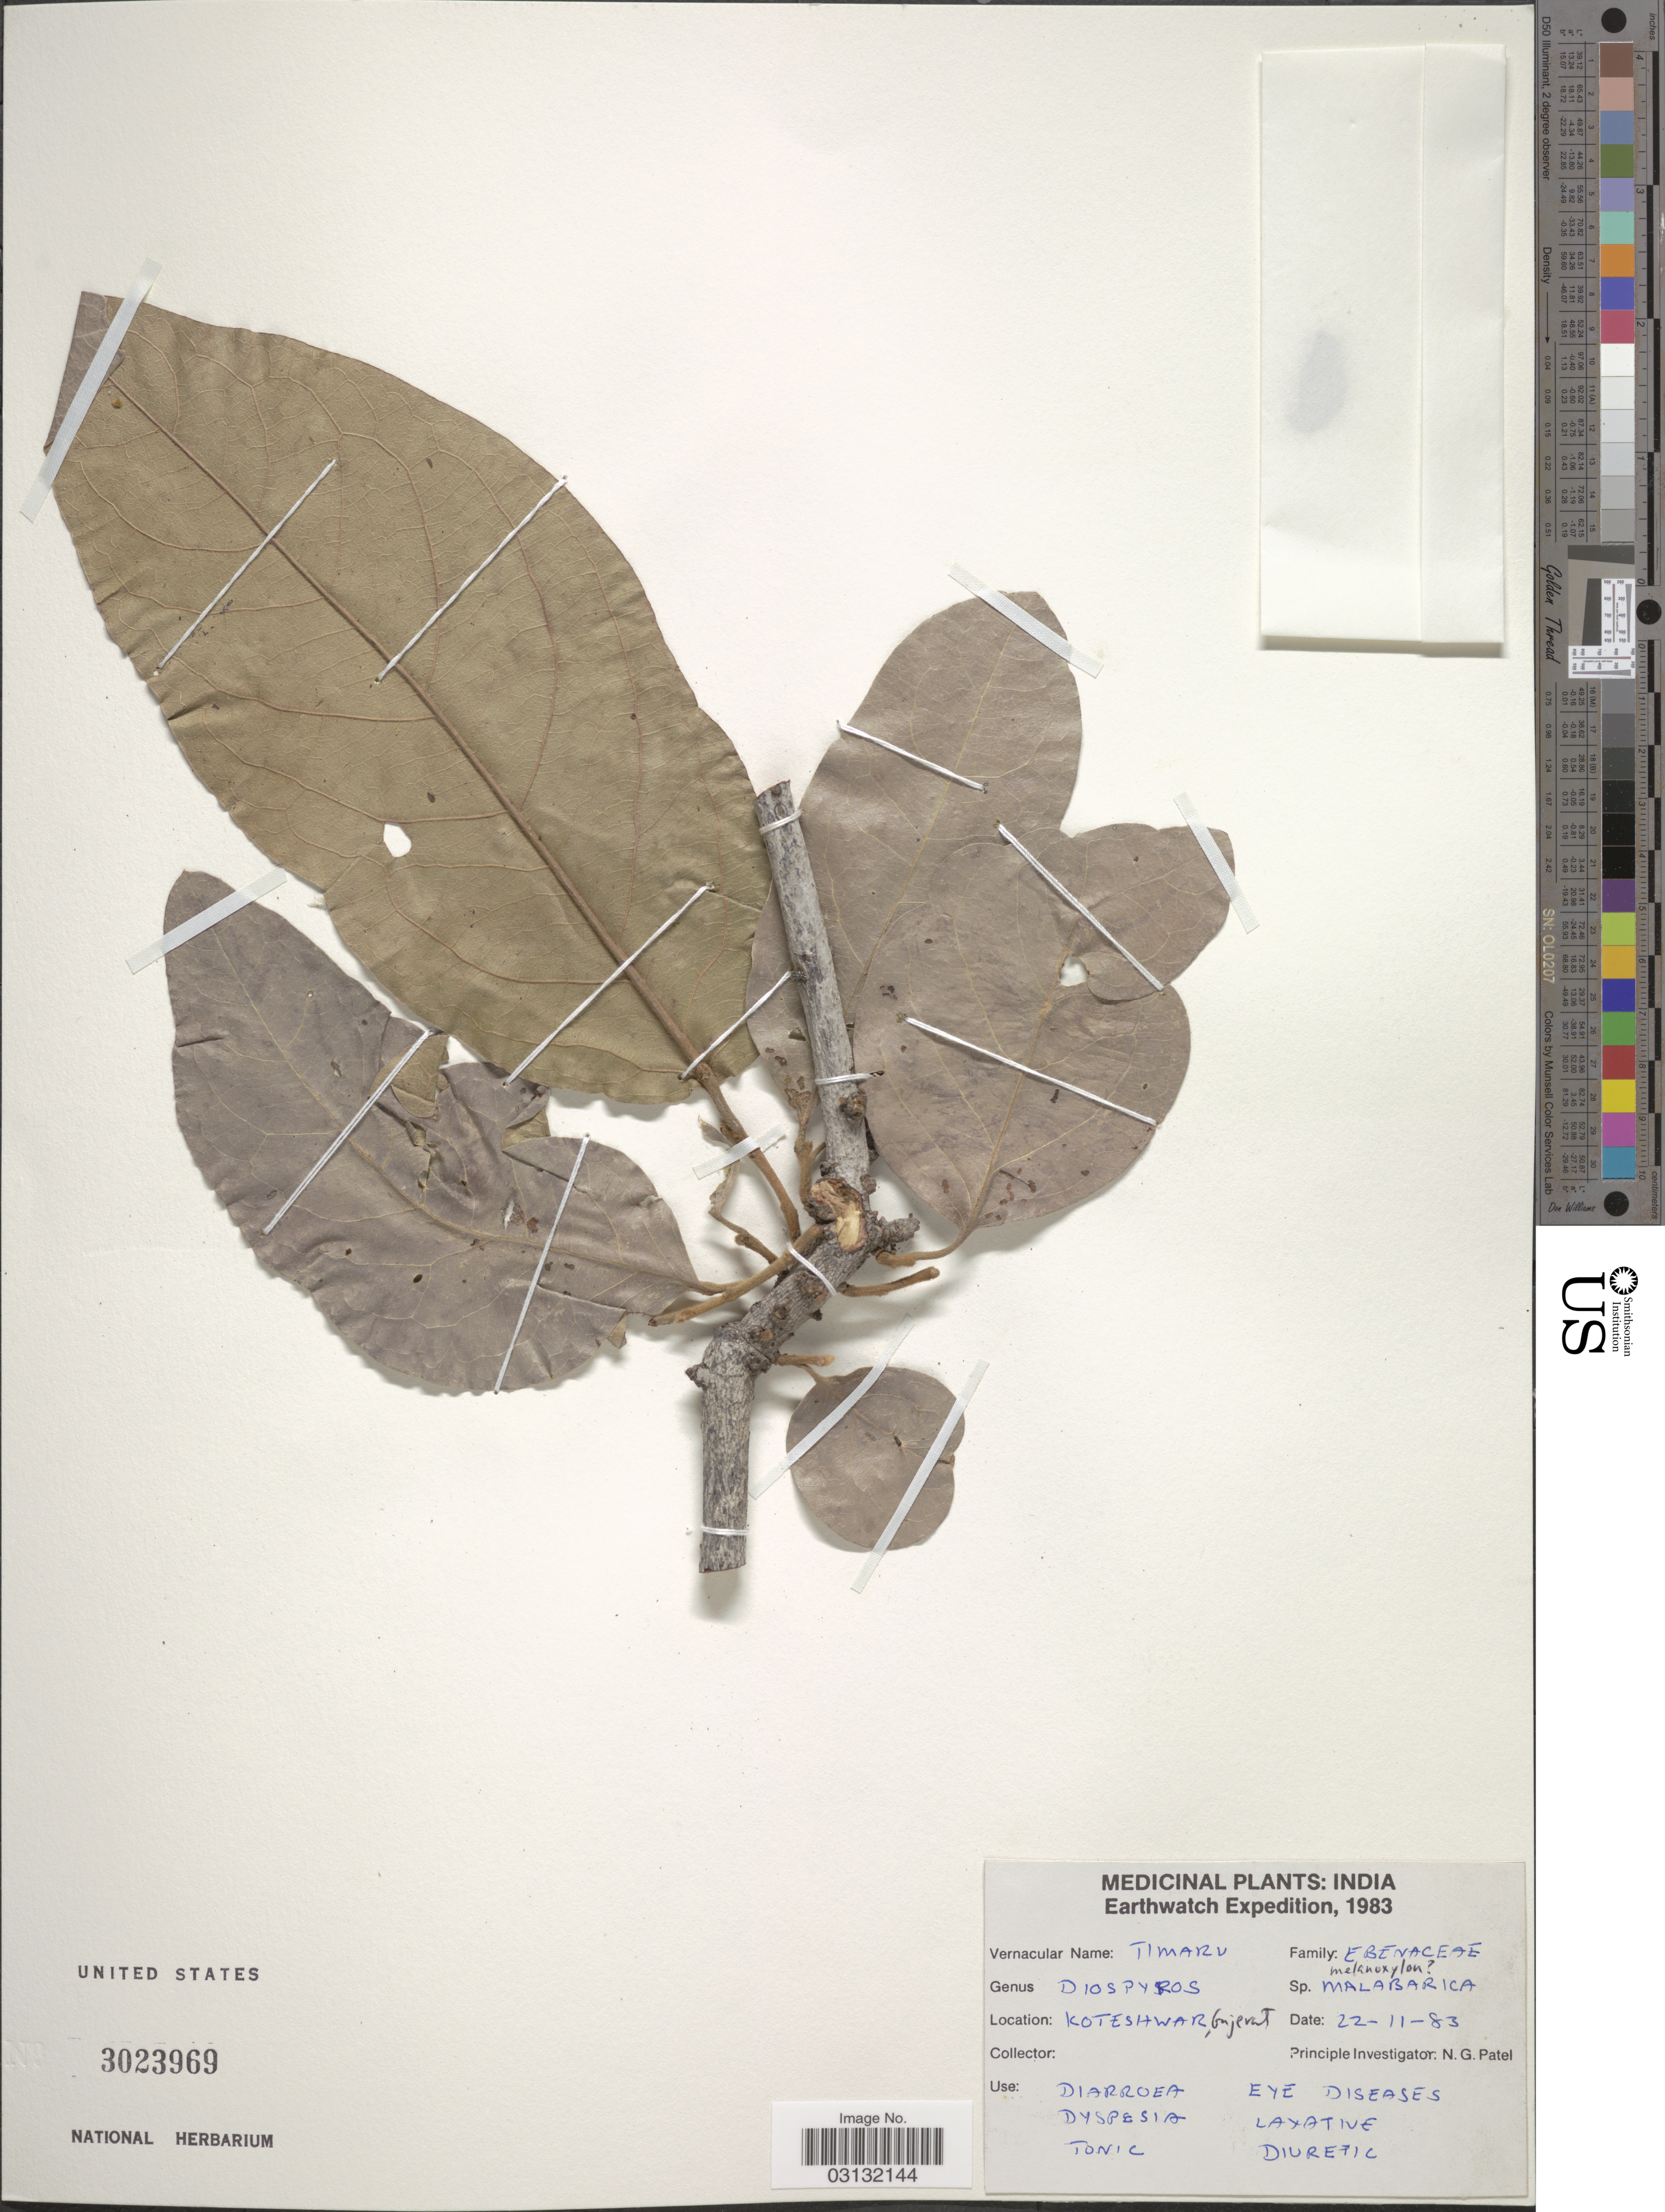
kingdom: Plantae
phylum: Tracheophyta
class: Magnoliopsida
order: Ericales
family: Ebenaceae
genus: Diospyros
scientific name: Diospyros melanoxylon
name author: Roxb.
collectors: N. Patel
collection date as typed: Transcribed d/m/y: 22/11/83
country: India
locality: Koteshwar, Gujerat.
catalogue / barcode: US 3023969